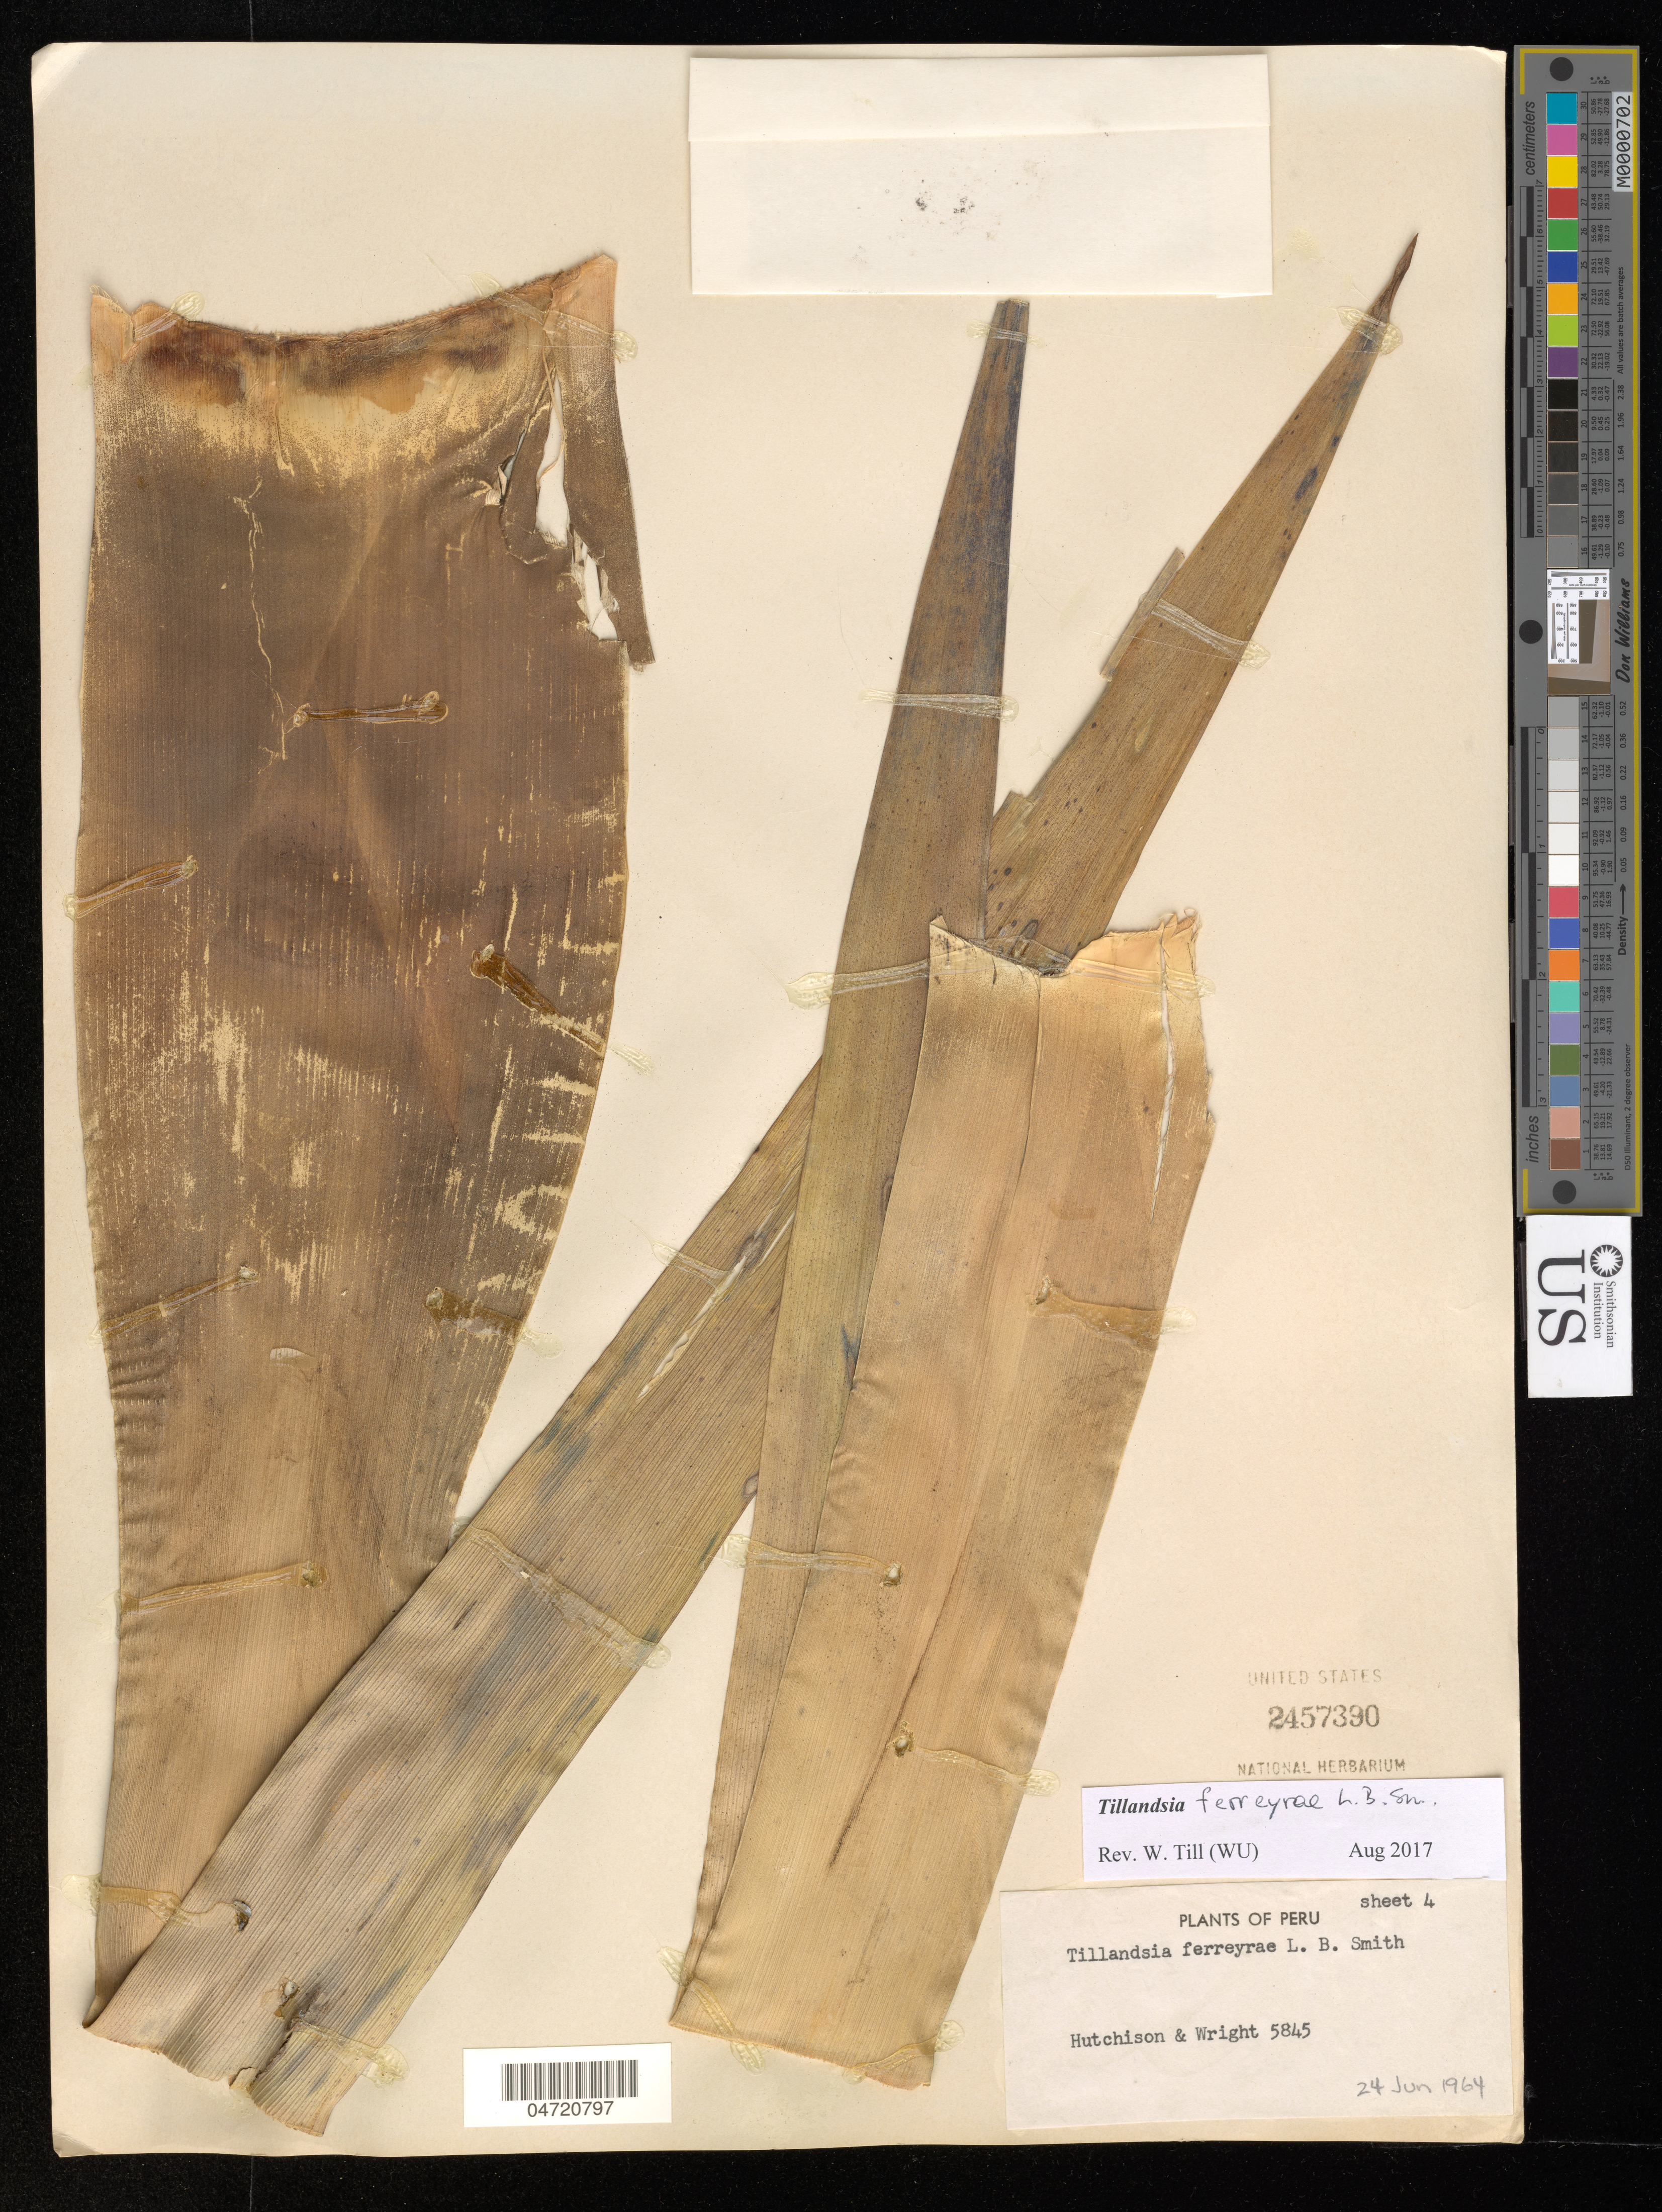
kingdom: Plantae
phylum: Tracheophyta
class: Liliopsida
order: Poales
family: Bromeliaceae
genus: Tillandsia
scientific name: Tillandsia ferreyrae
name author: L.B. Sm.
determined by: Till, W.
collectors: P. C. Hutchison & J. K. Wright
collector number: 5845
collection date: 1964-06-24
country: Peru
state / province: Amazonas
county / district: Chachapoyas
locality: Rio Utcubamba, 15 km S of Tingo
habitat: Cliff face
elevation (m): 1900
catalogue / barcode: US 2457390